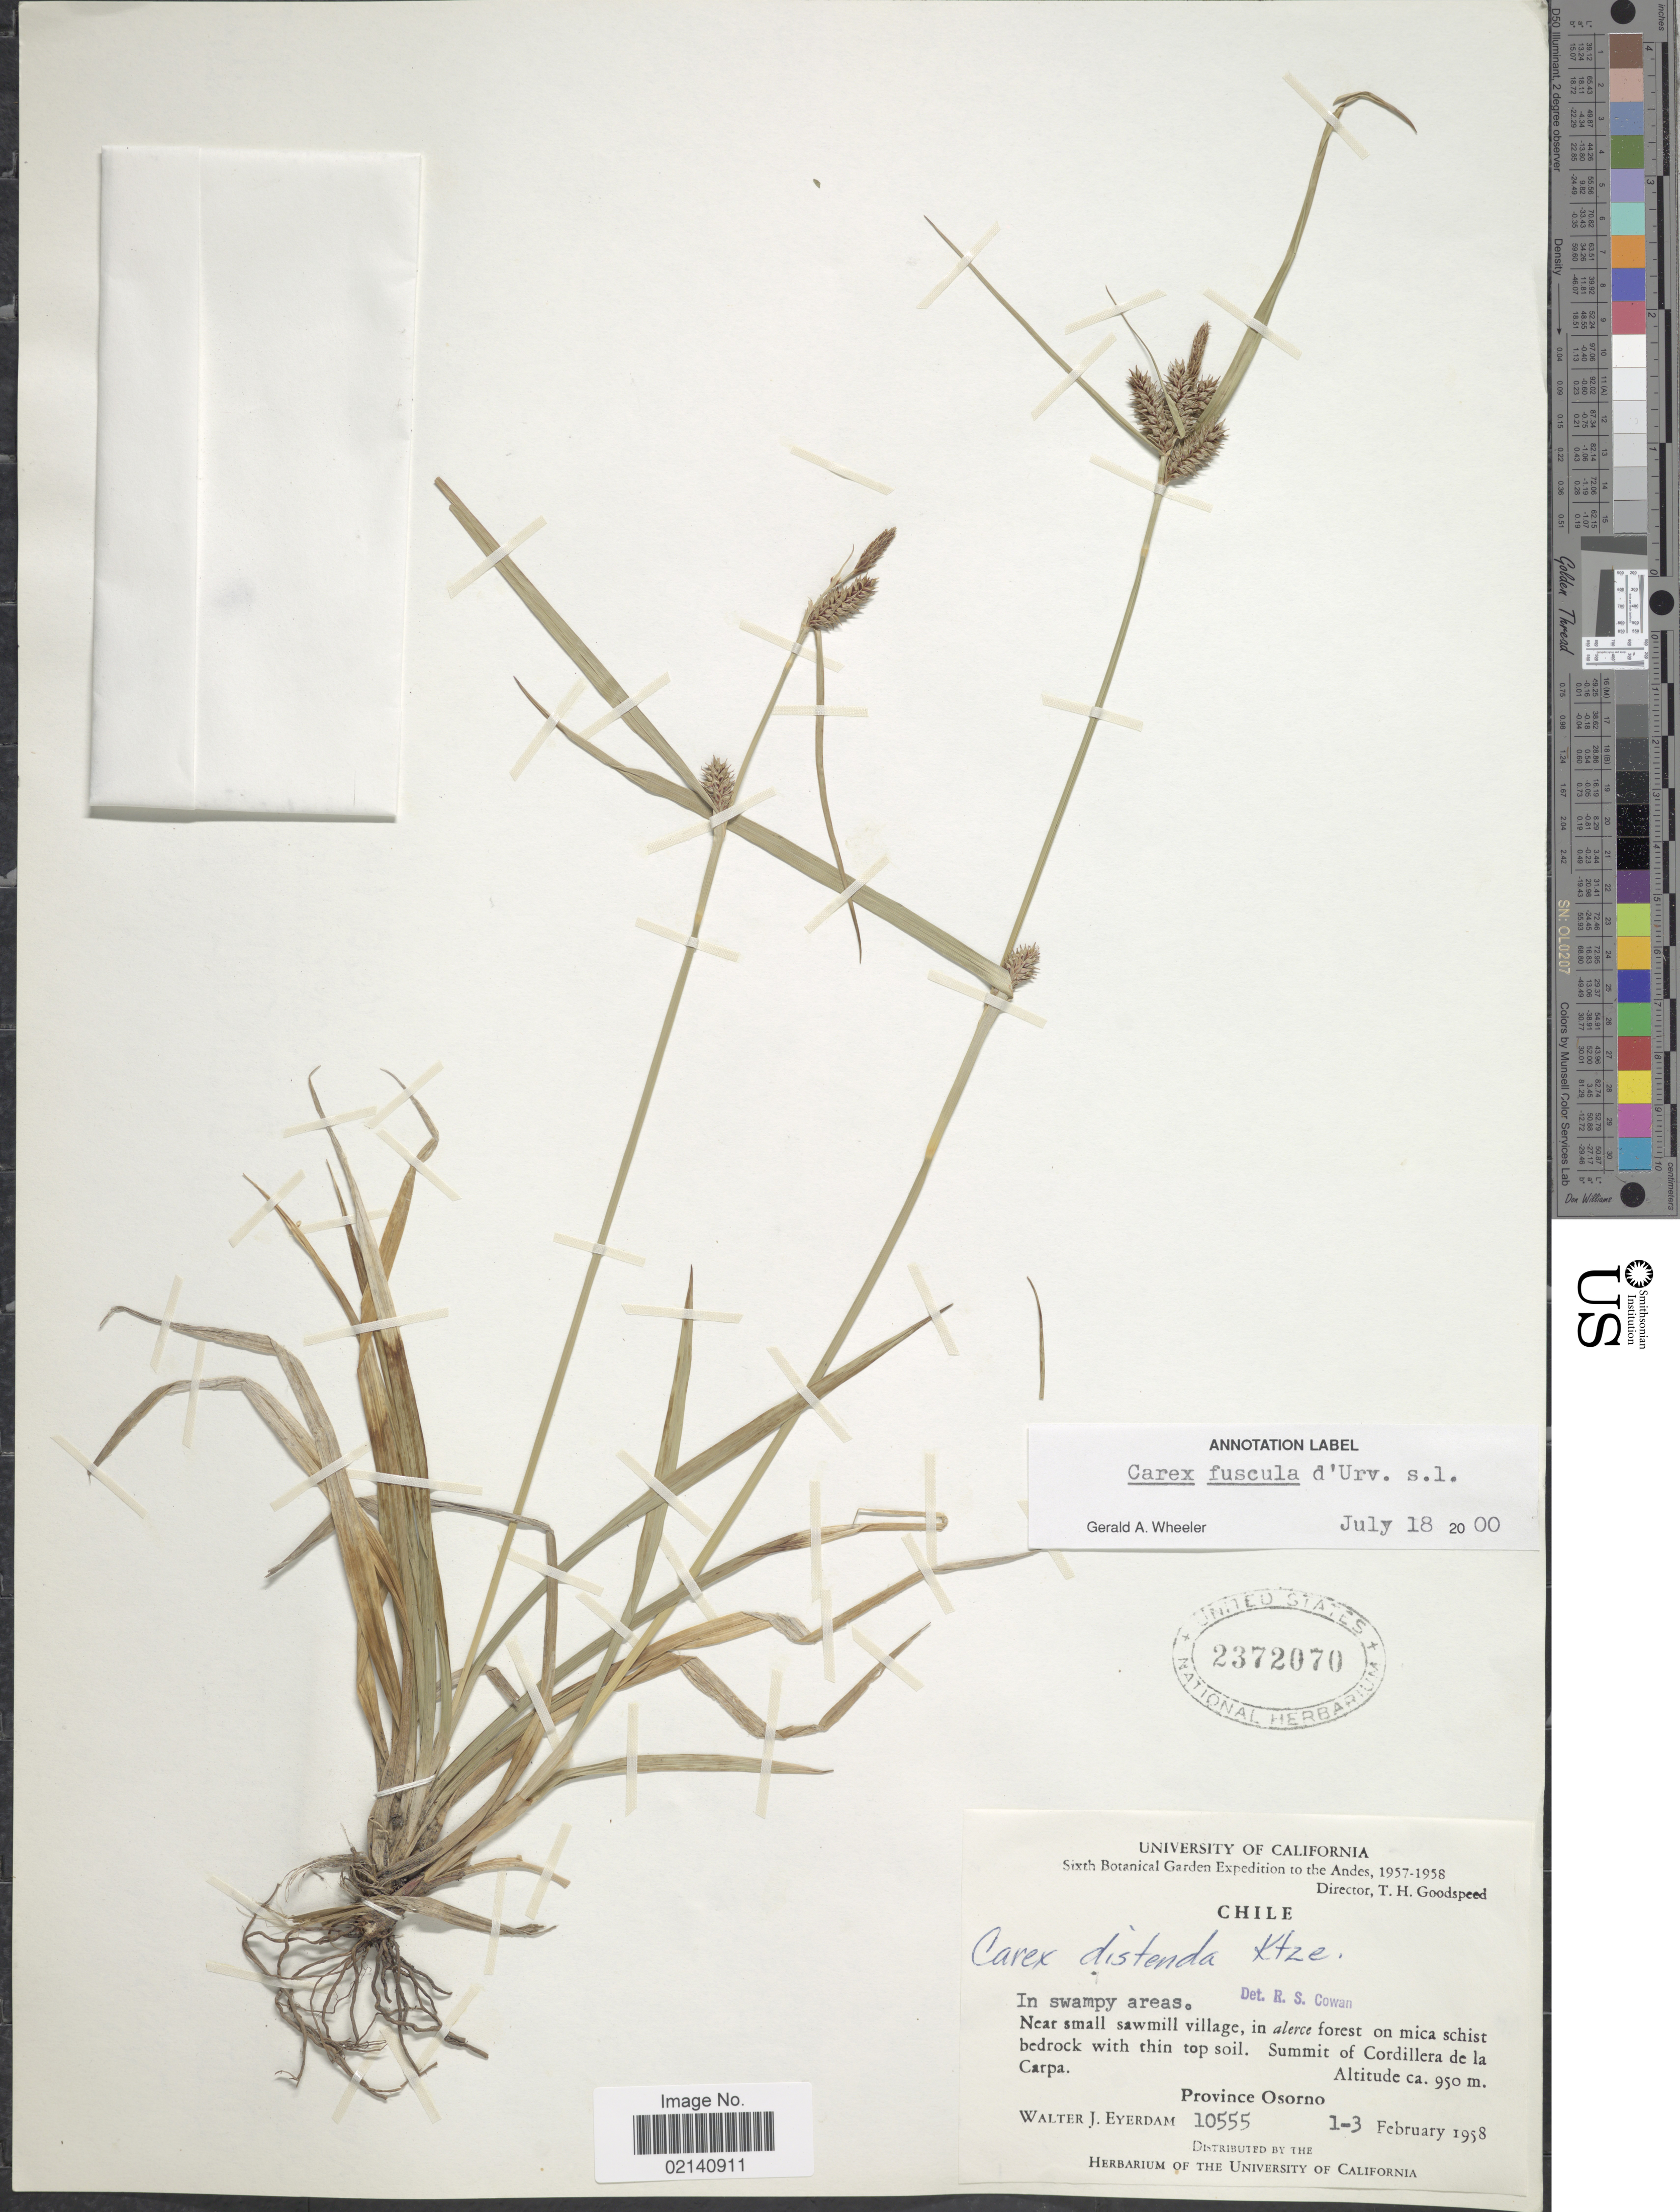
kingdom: Plantae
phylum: Tracheophyta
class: Liliopsida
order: Poales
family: Cyperaceae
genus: Carex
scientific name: Carex fuscula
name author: d'Urv.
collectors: W. J. Eyerdam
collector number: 10555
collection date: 1958-02-01/1958-02-03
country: Chile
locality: In swampy areas, near small sawmill village, in alerce forest on mica schist bedrock with thin top soil, Summit of Cordillera de la Carpa, Province Osorno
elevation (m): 950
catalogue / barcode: US 2372070